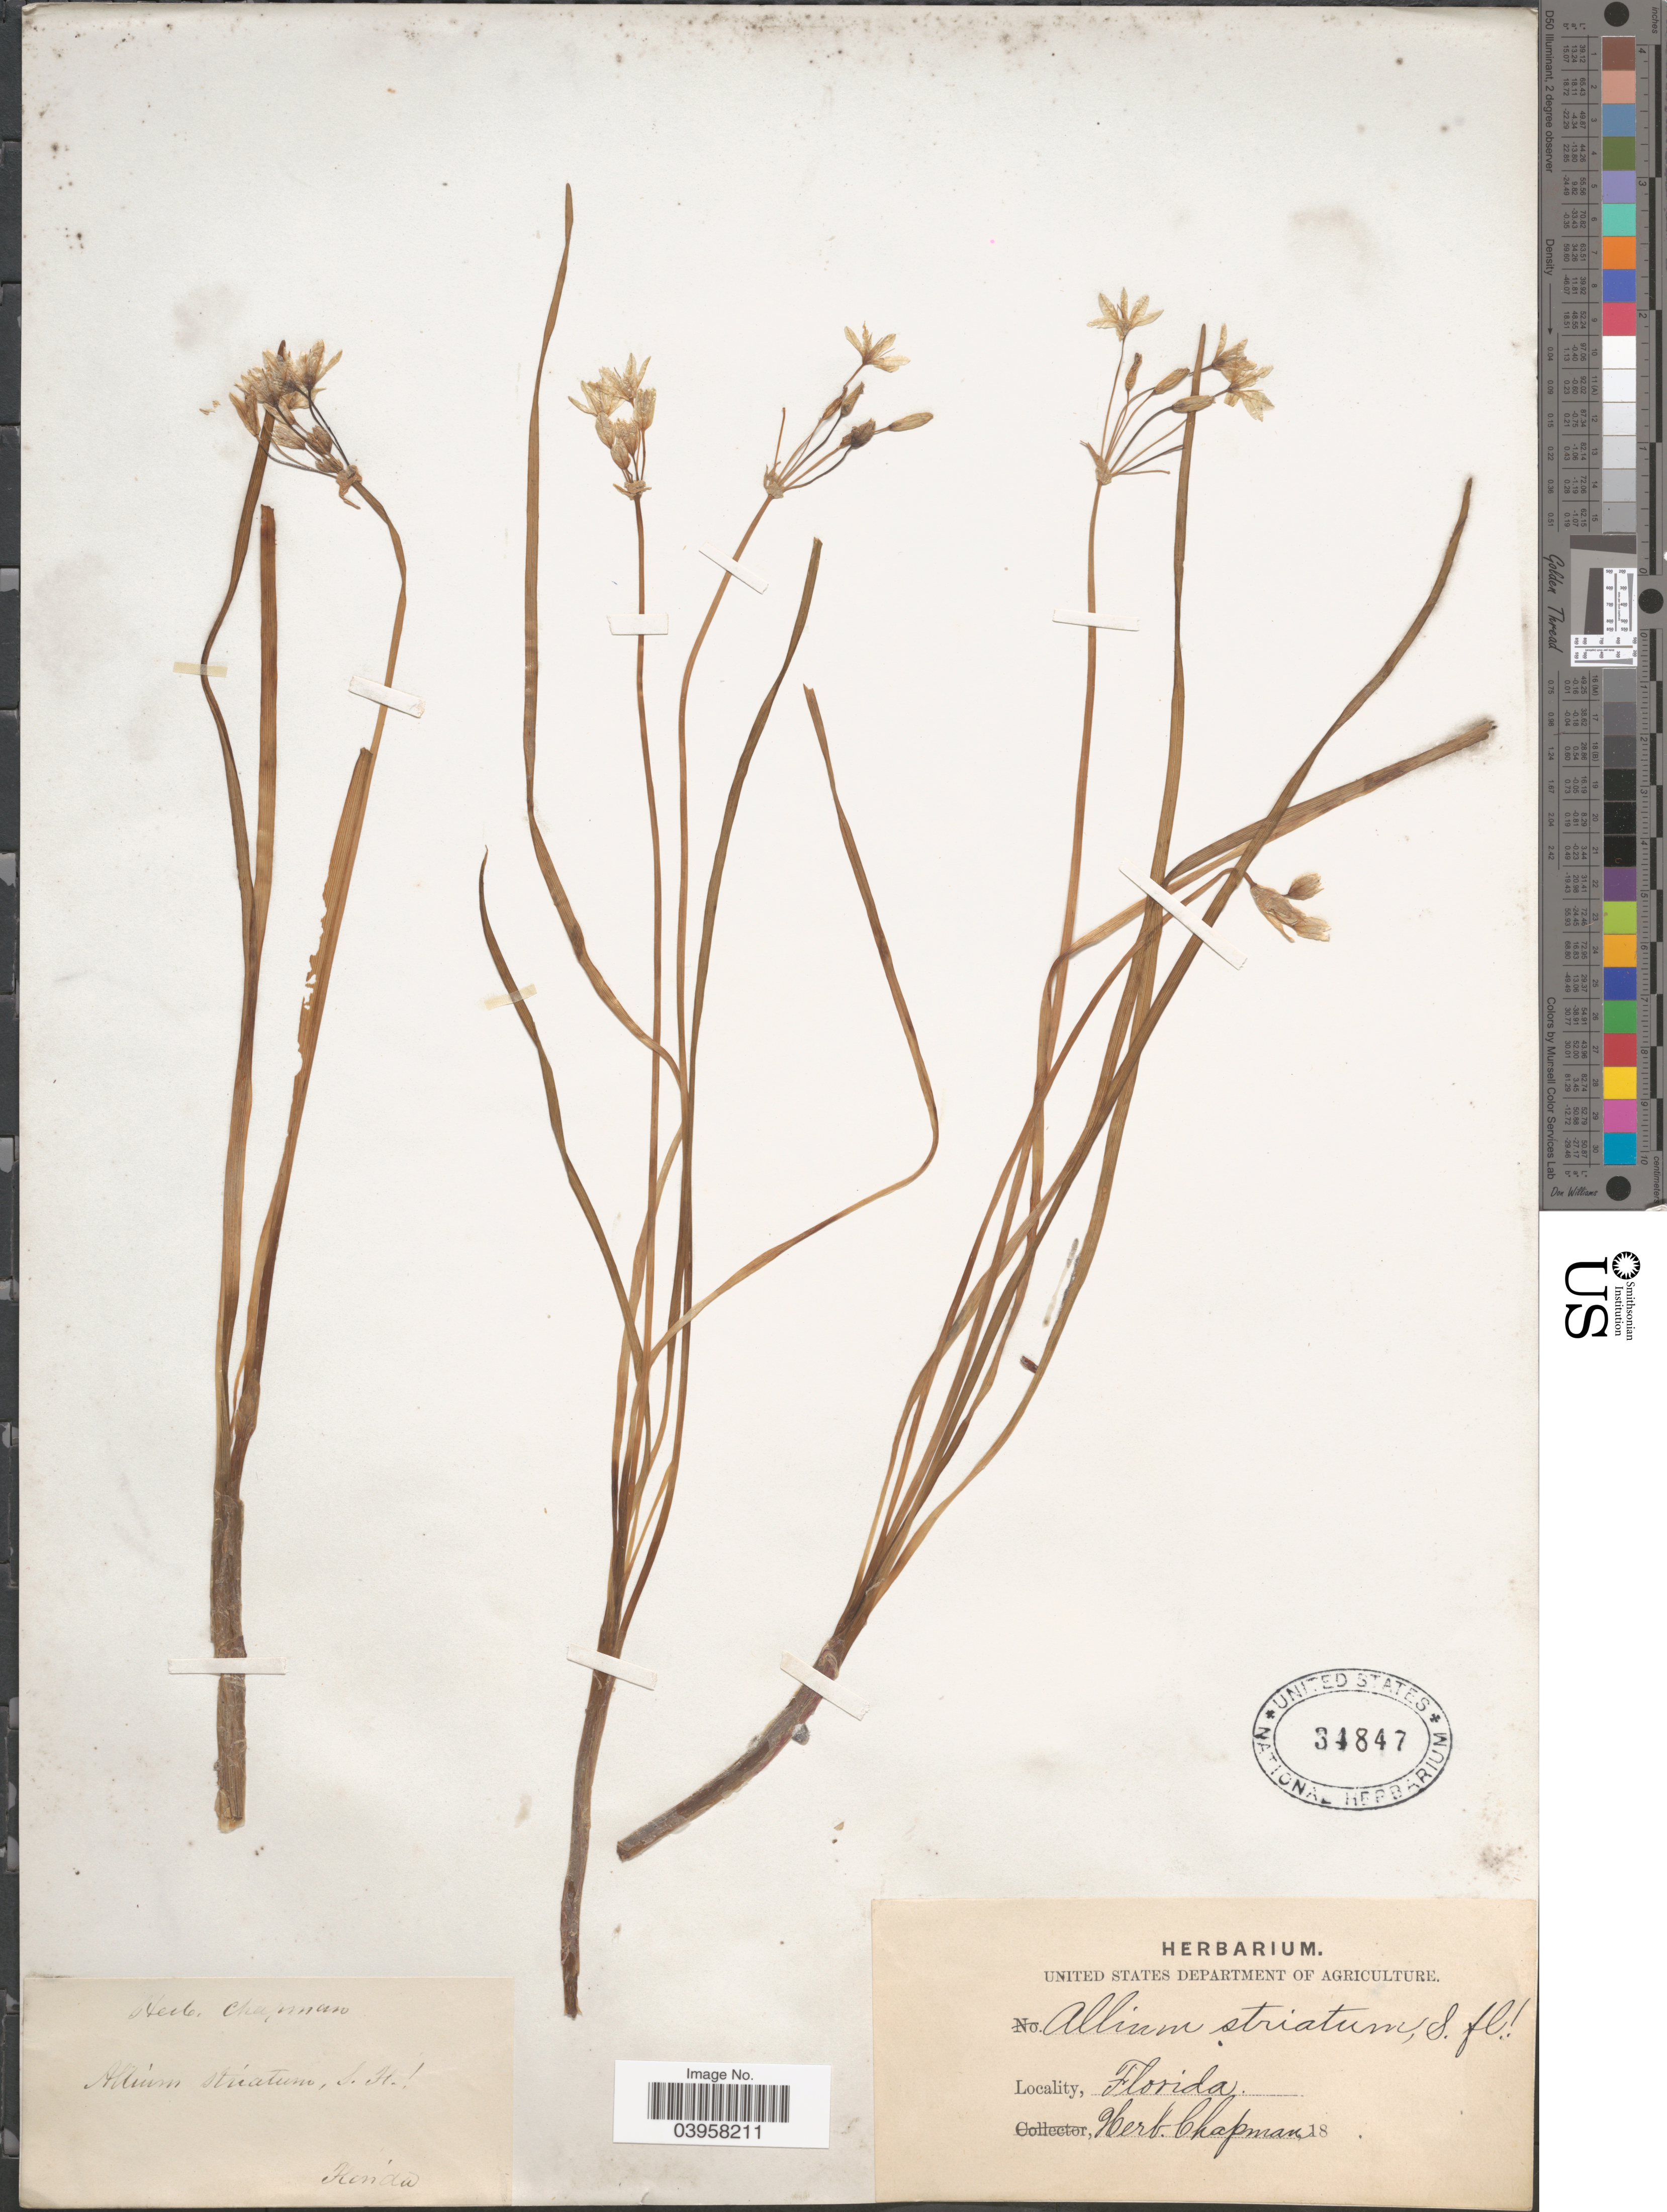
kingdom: Plantae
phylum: Tracheophyta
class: Liliopsida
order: Asparagales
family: Amaryllidaceae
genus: Nothoscordum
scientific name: Nothoscordum bivalve var. bivalve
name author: (L.) Britton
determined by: Strong, Mark T., (BOT), Smithsonian Institution - National Museum of Natural History (UNITED STATES)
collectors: ex herb. Chapman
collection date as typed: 18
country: United States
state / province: Florida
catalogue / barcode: US 34847